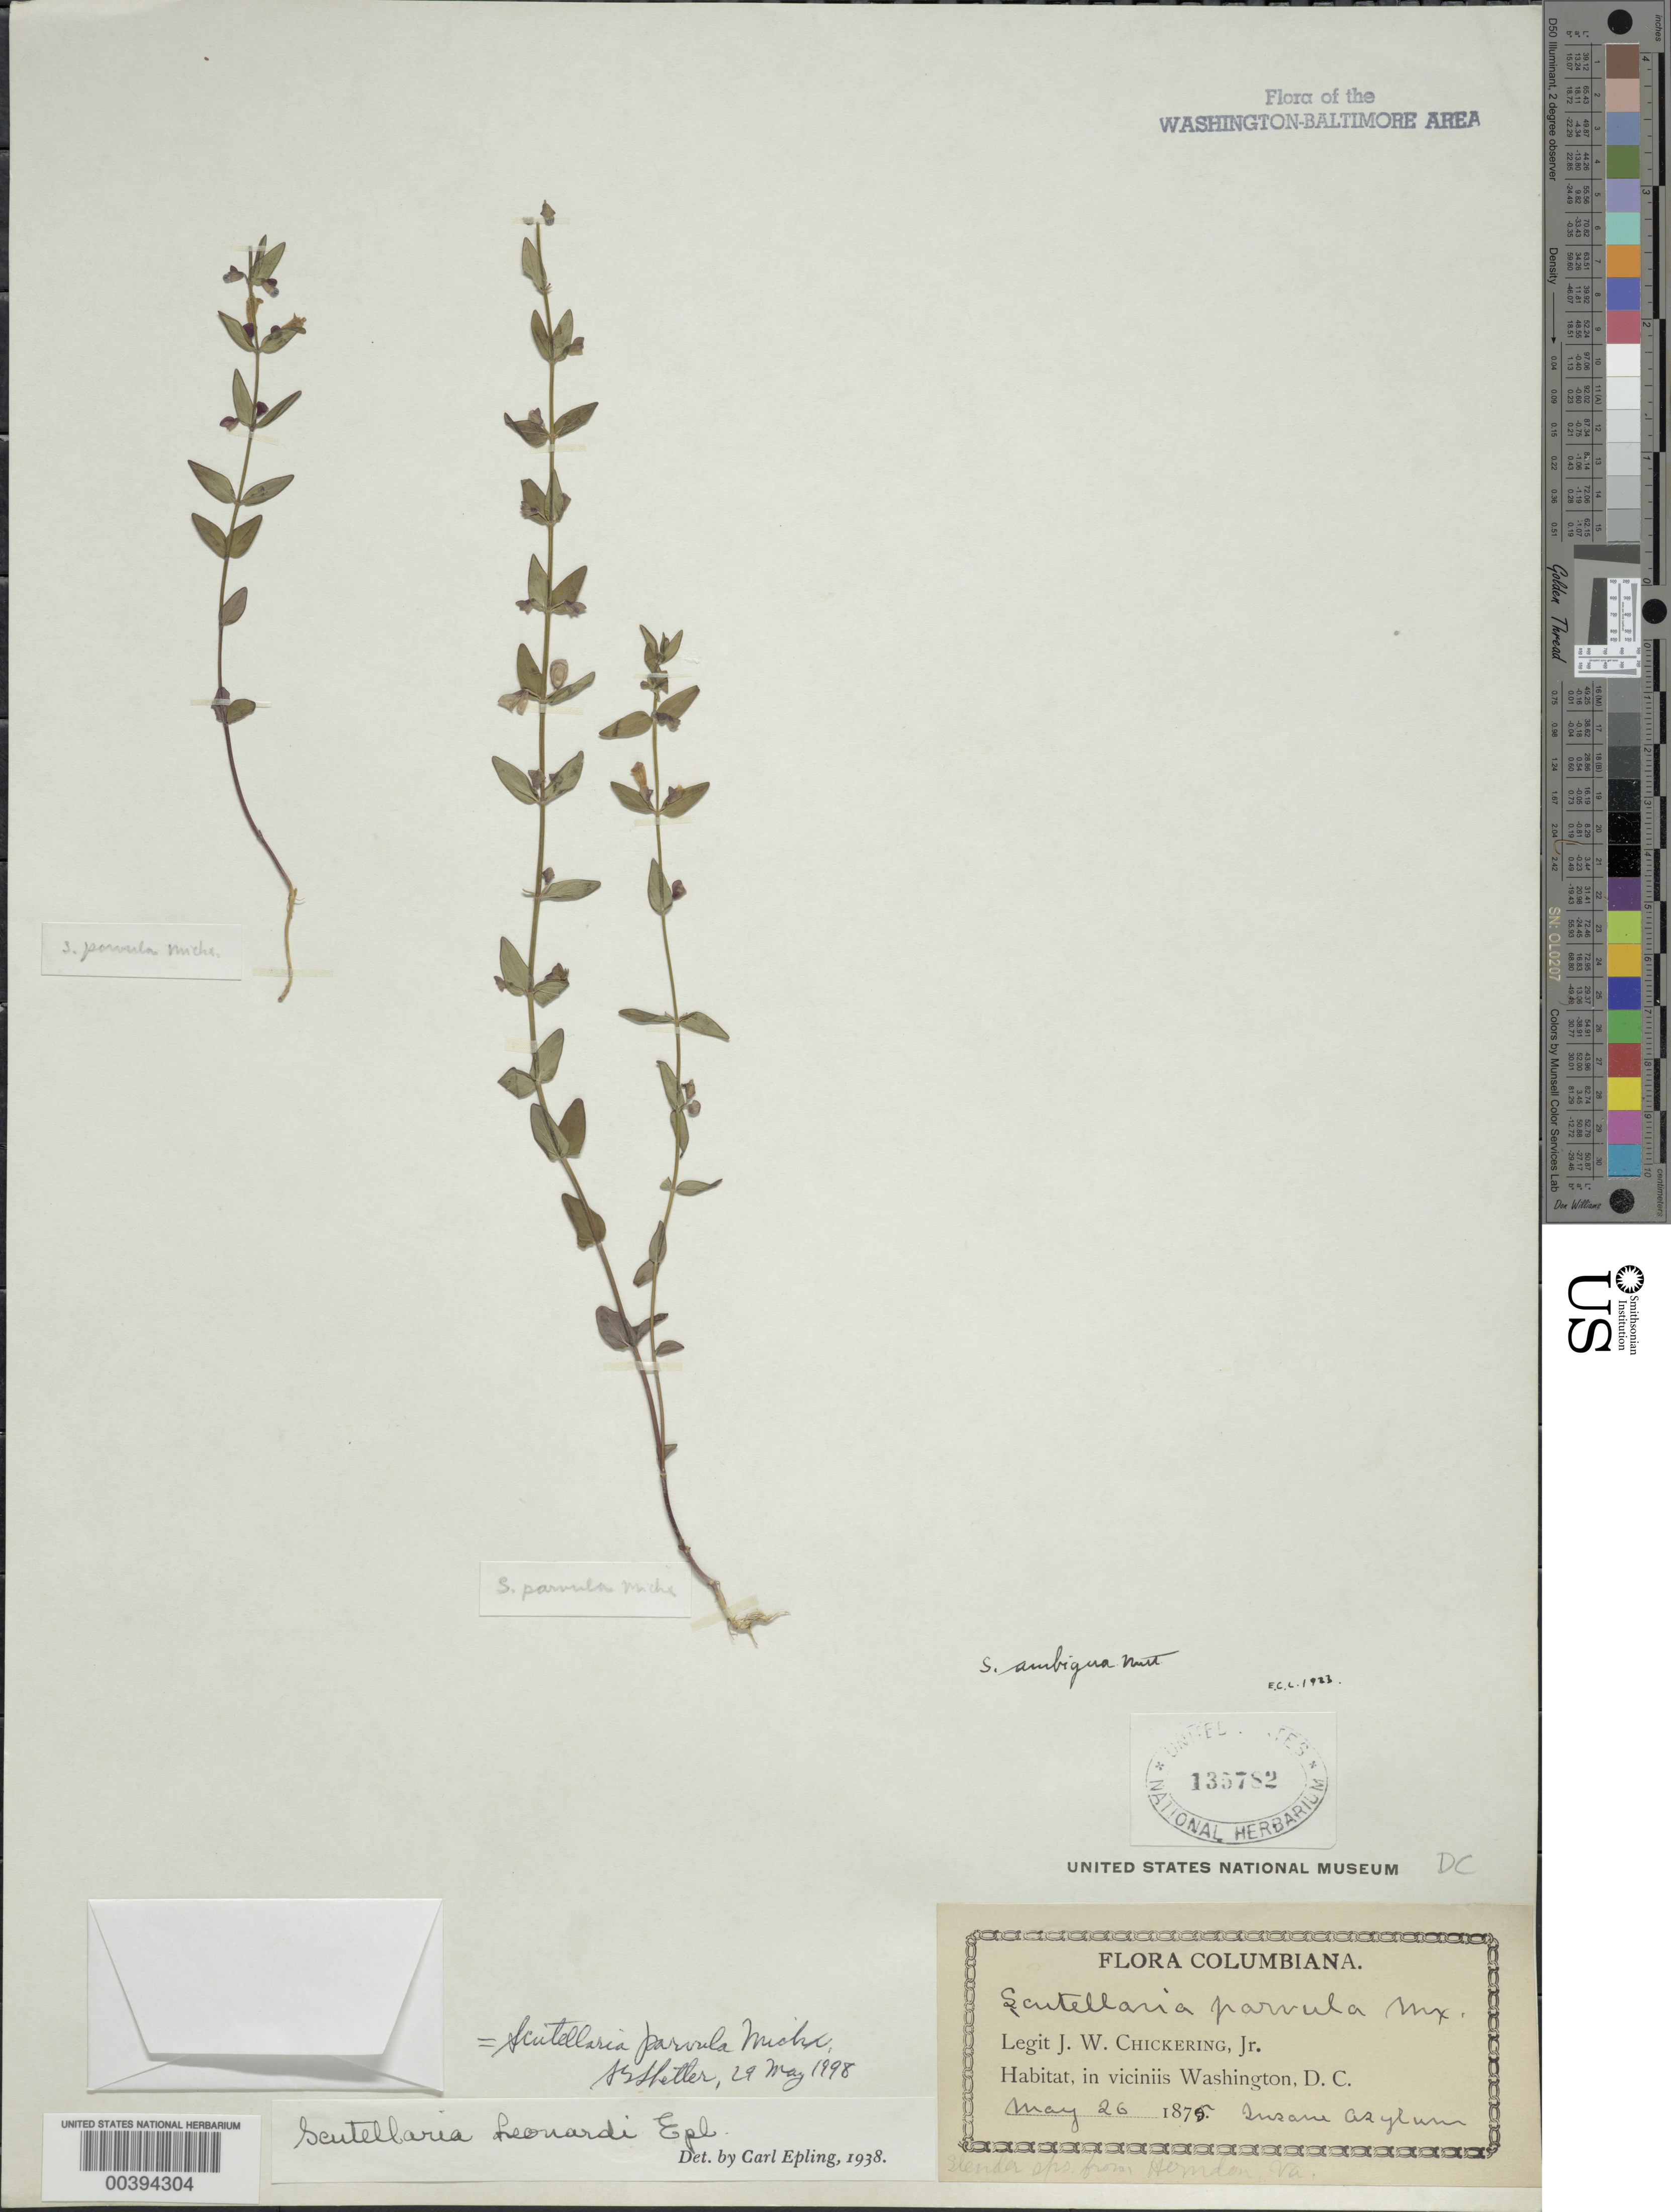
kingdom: Plantae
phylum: Tracheophyta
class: Magnoliopsida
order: Lamiales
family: Lamiaceae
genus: Scutellaria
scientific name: Scutellaria parvula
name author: Michx.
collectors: J. Chickering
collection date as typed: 26 May 1875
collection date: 1875-05-26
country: United States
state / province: District of Columbia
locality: Insane Asylum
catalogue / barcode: US 135782